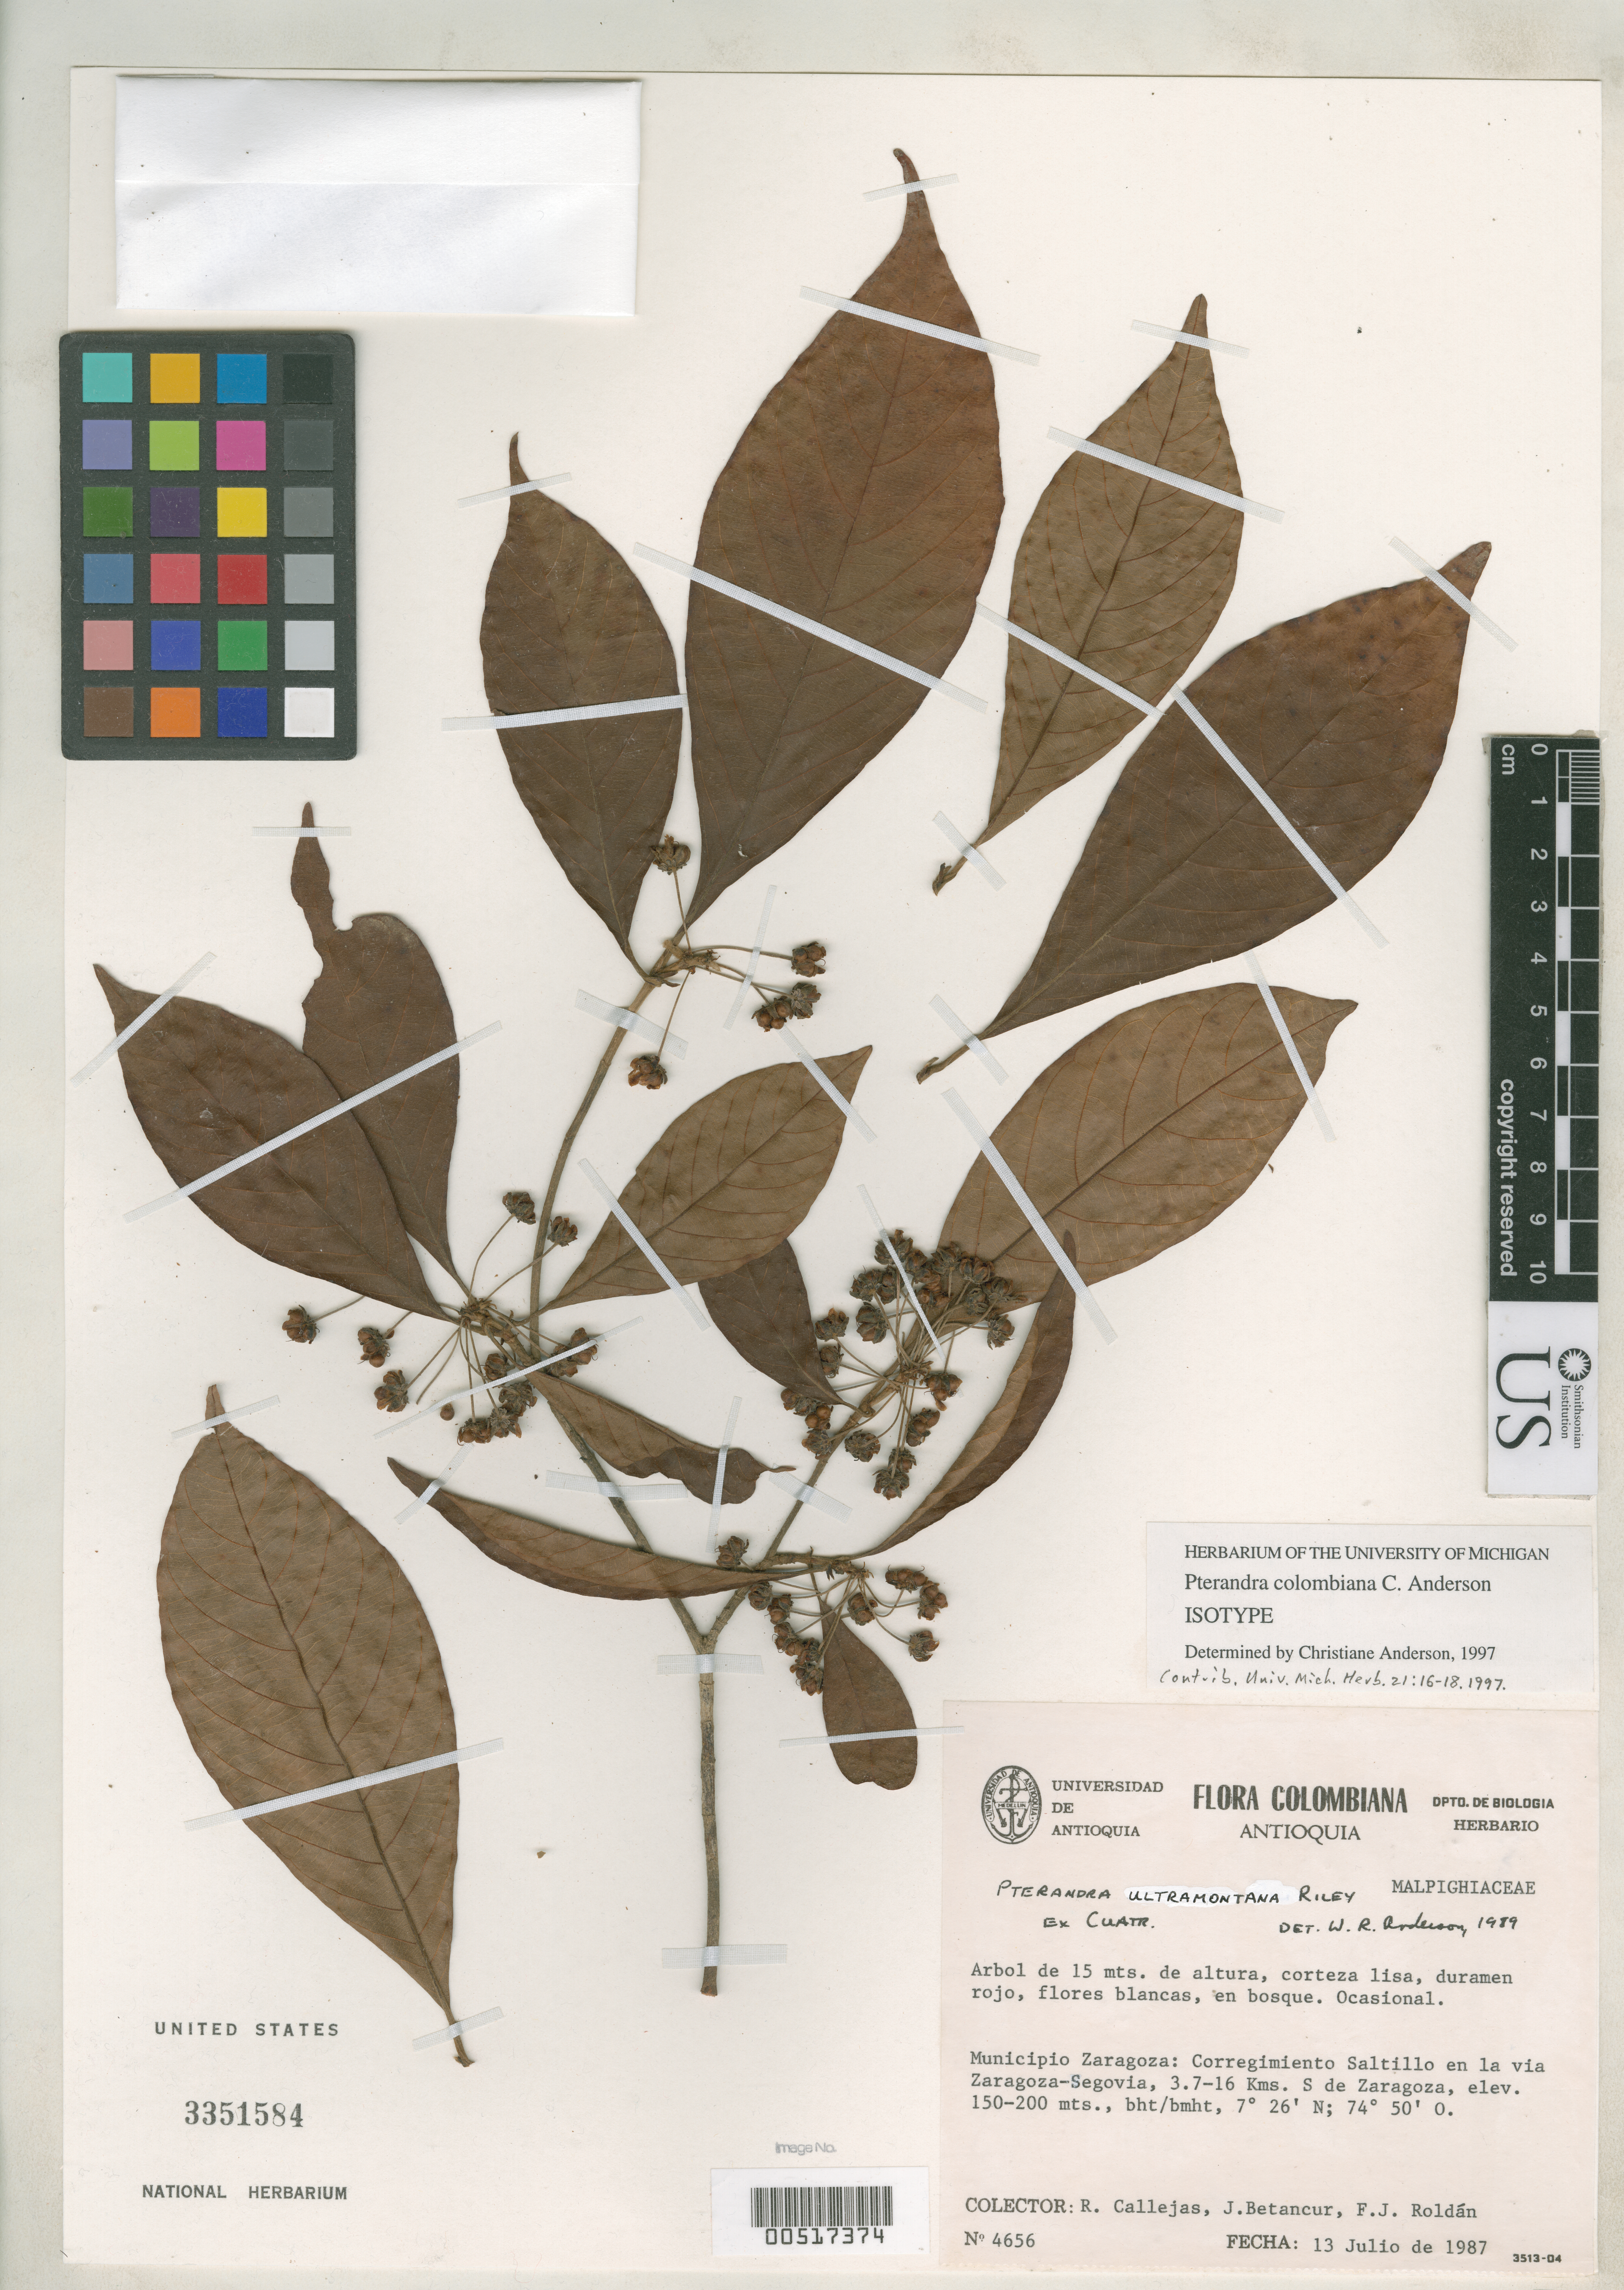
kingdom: Plantae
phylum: Tracheophyta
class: Magnoliopsida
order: Malpighiales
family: Malpighiaceae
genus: Pterandra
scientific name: Pterandra colombiana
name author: C.E. Anderson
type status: Isotype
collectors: R. Callejas, J. C. Betancur & F. J. Roldán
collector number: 4656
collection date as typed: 13 Jul 1987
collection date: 1987-07-13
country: Colombia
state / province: Antioquia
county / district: Zaragoza Mun.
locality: Corregimiento Saltillo en La Vio Zaragoza-Segovia, 3.7-16 km S of Zaragoza.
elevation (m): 150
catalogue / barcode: US 3351584